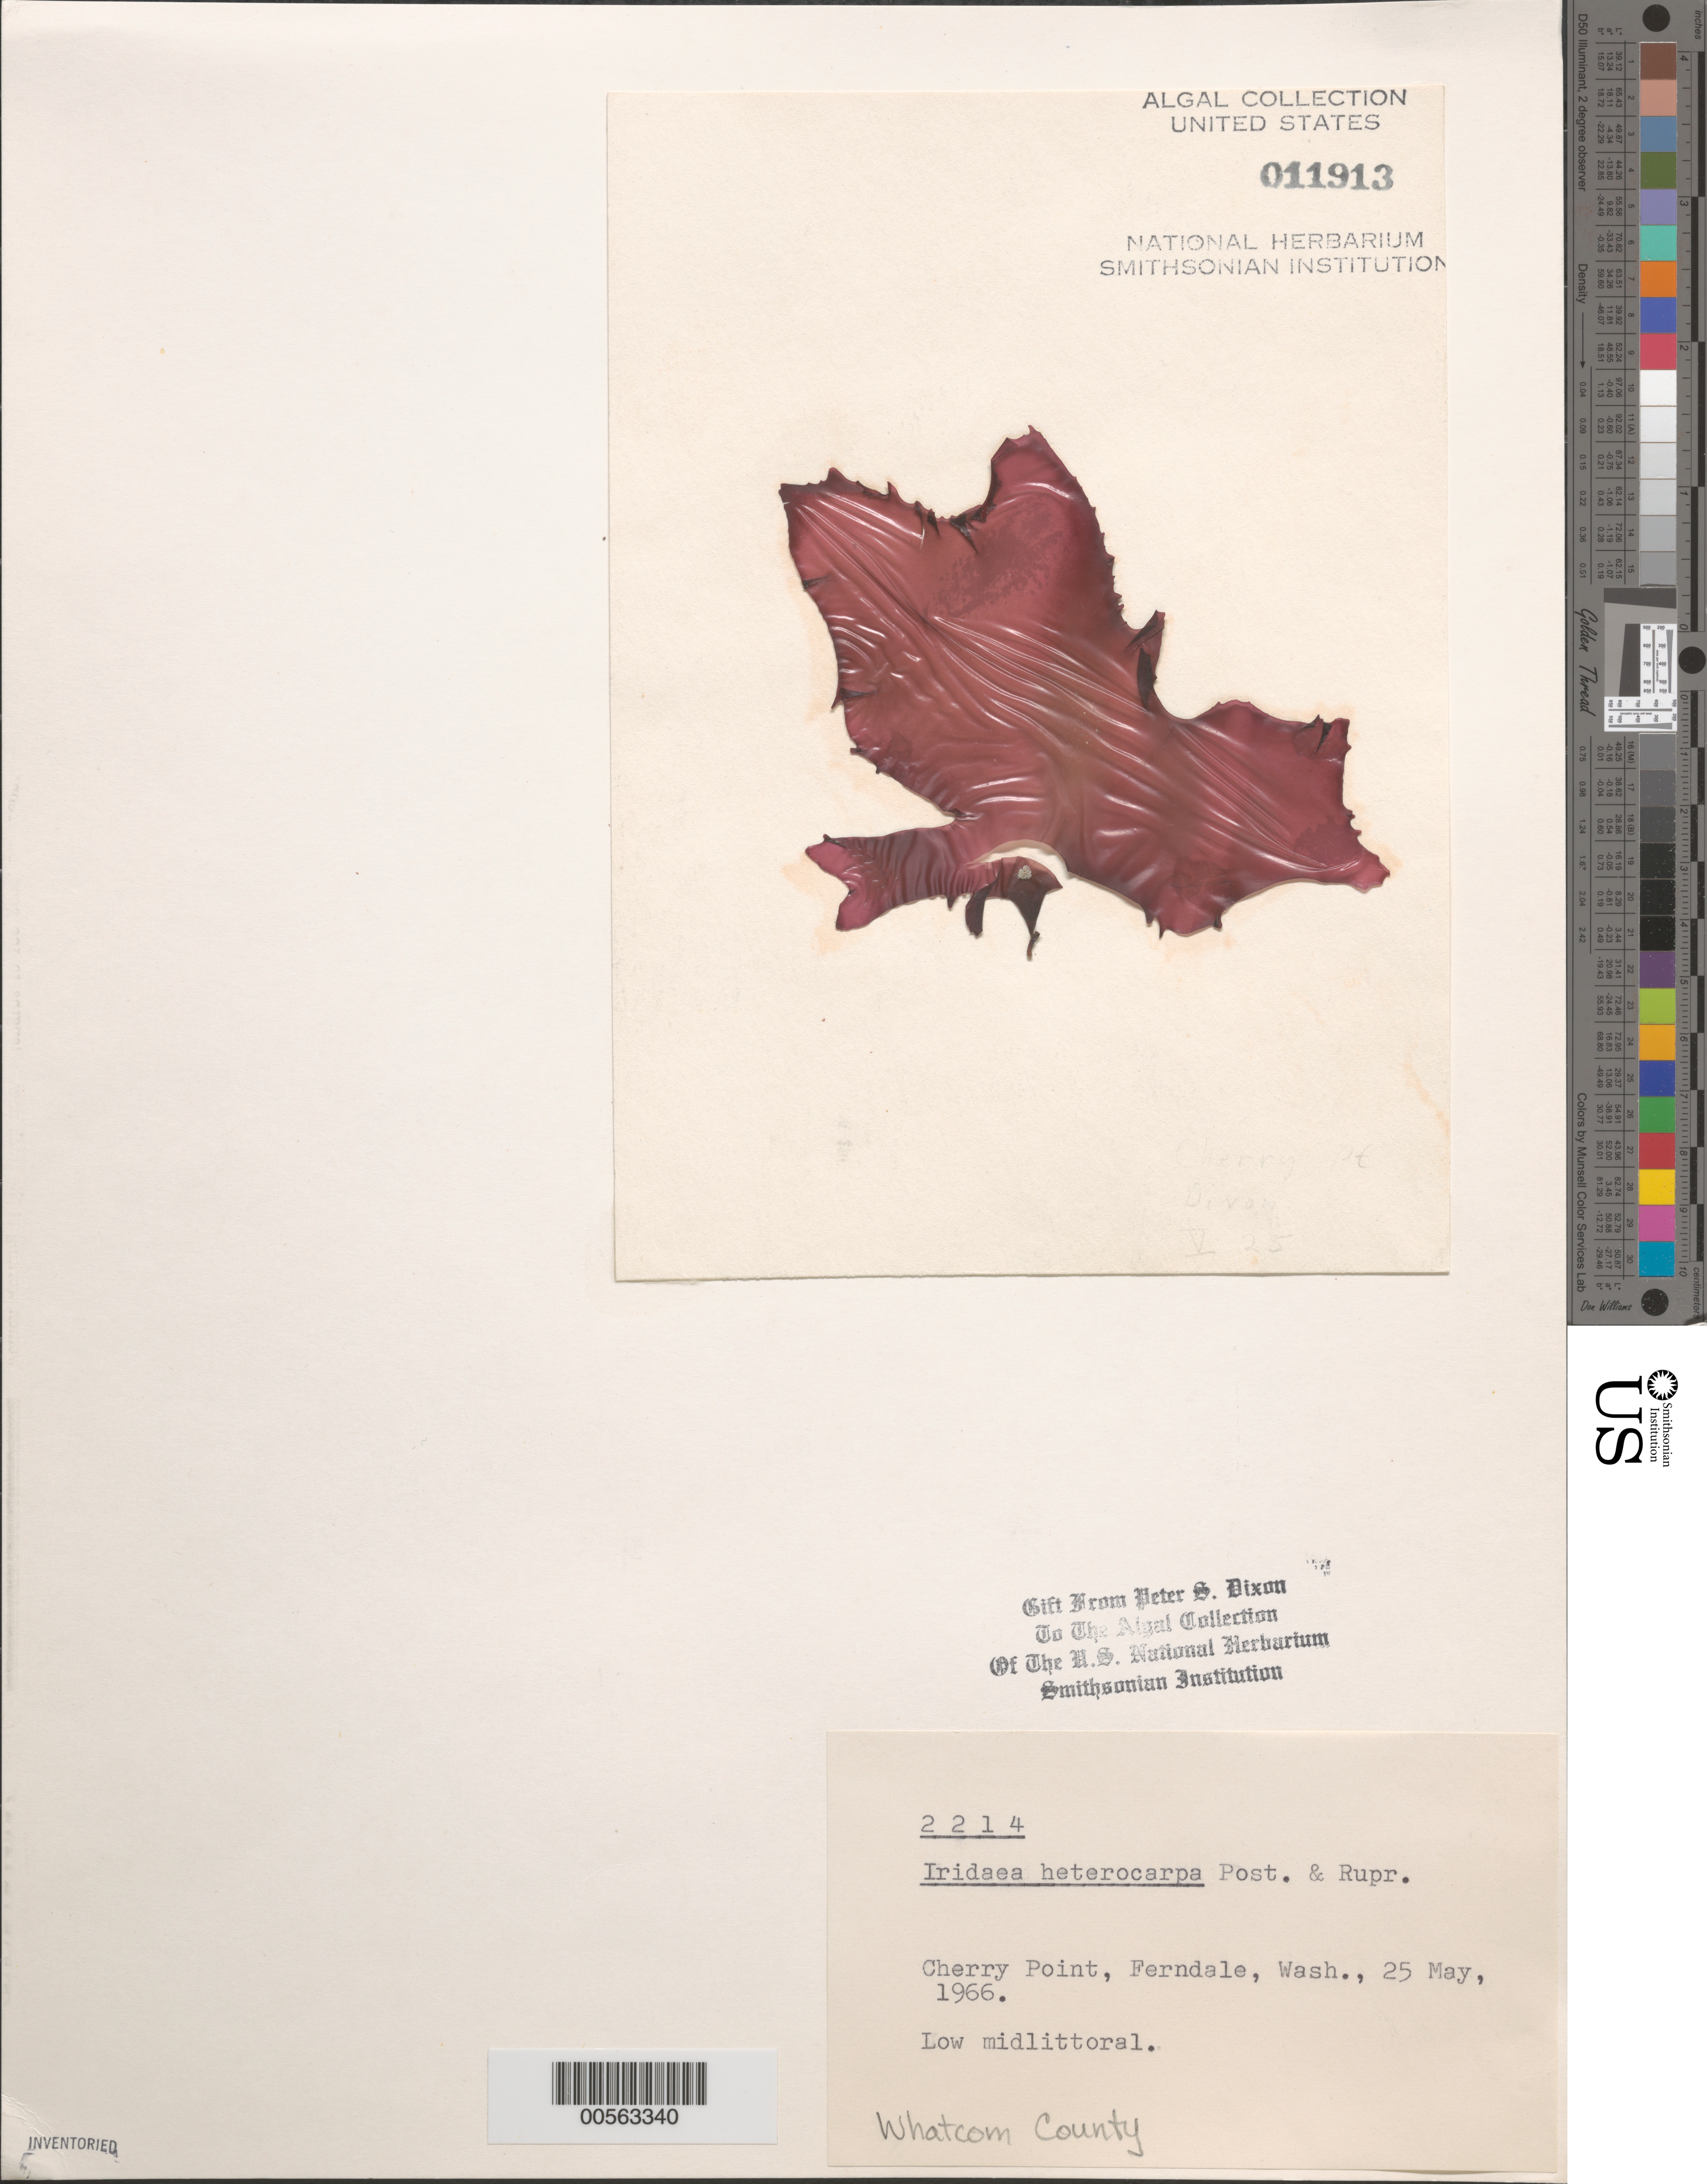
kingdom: Plantae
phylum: Rhodophyta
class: Florideophyceae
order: Gigartinales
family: Gigartinaceae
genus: Chondrus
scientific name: Chondrus crispus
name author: Stackh.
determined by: Algae name updating Project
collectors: P. S. Dixon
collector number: PSD 2214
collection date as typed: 25 May 1966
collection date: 1966-05-25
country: United States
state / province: Washington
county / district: Whatcom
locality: Cherry Point, Ferndale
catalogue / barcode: US 11913